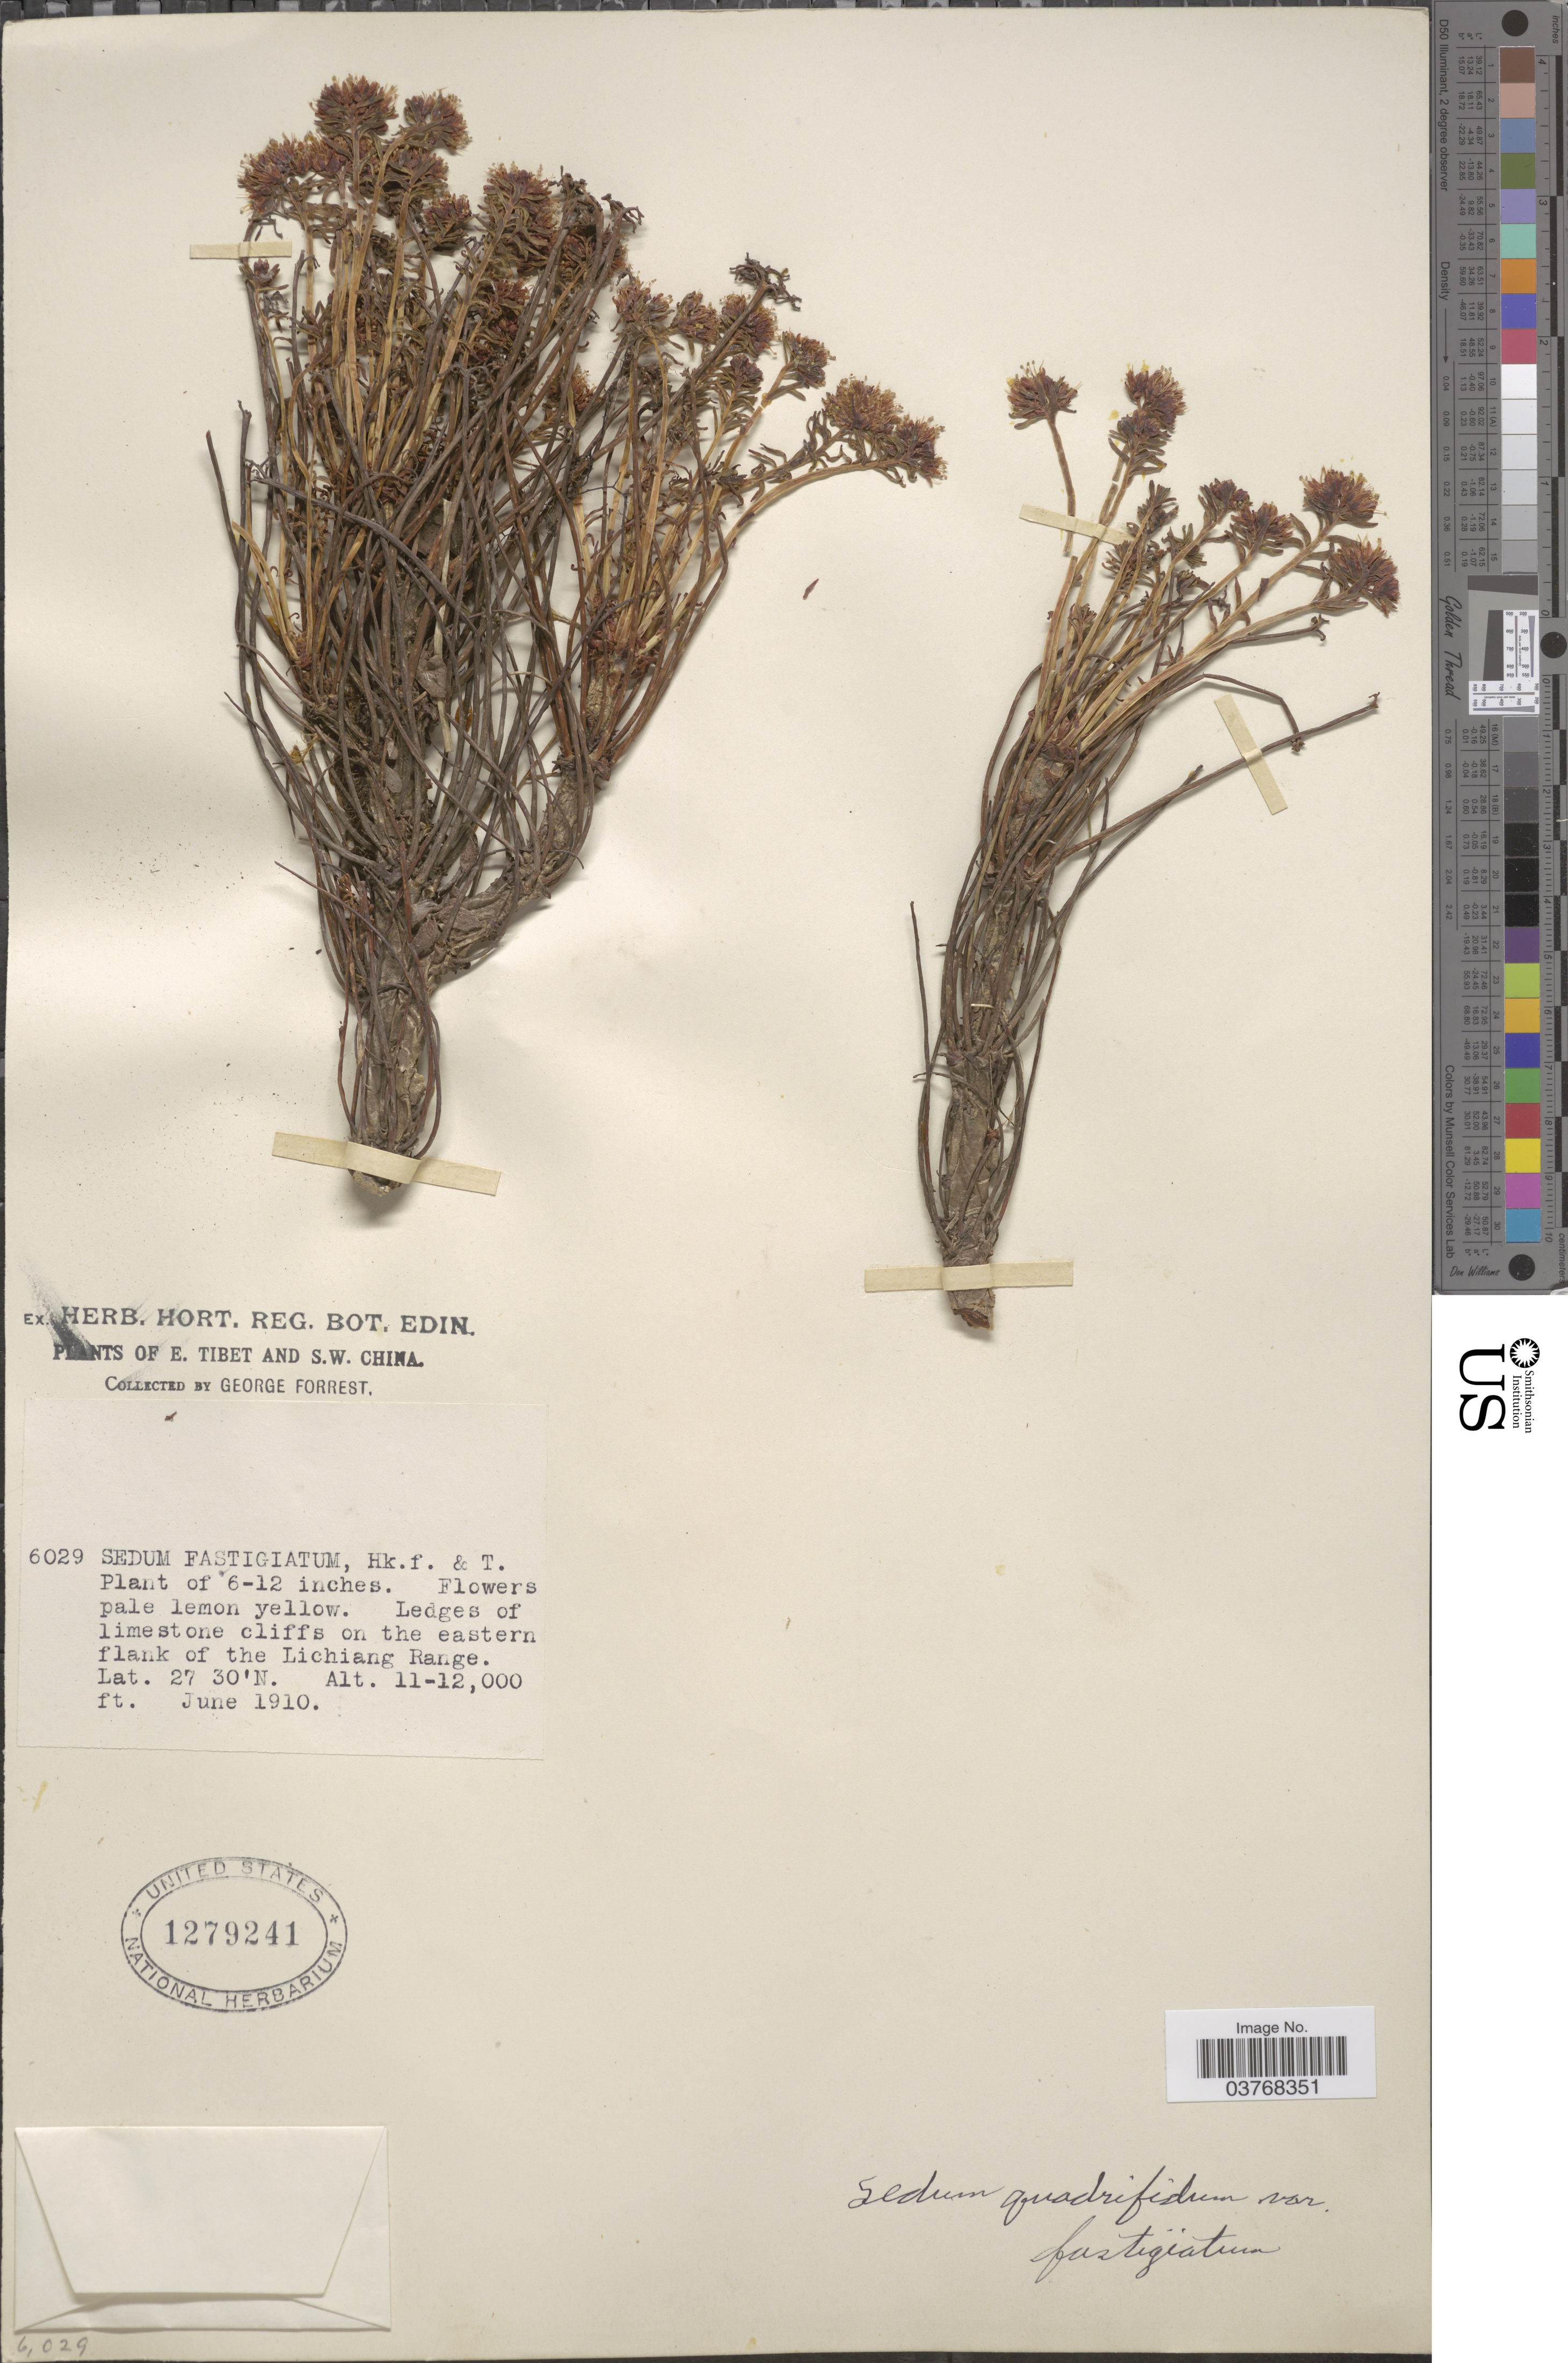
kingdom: Plantae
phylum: Tracheophyta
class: Magnoliopsida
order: Saxifragales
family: Crassulaceae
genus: Rhodiola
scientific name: Rhodiola fastigiata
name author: (Hook. f. & Thomson) S.H. Fu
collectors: G. Forrest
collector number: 6029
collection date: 1910-06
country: China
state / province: Xizang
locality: E. Tibet and S.W. China. Ledges of limestone cliffs on the eastern flank of the Lichiang Range.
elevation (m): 3353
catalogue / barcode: US 1279241